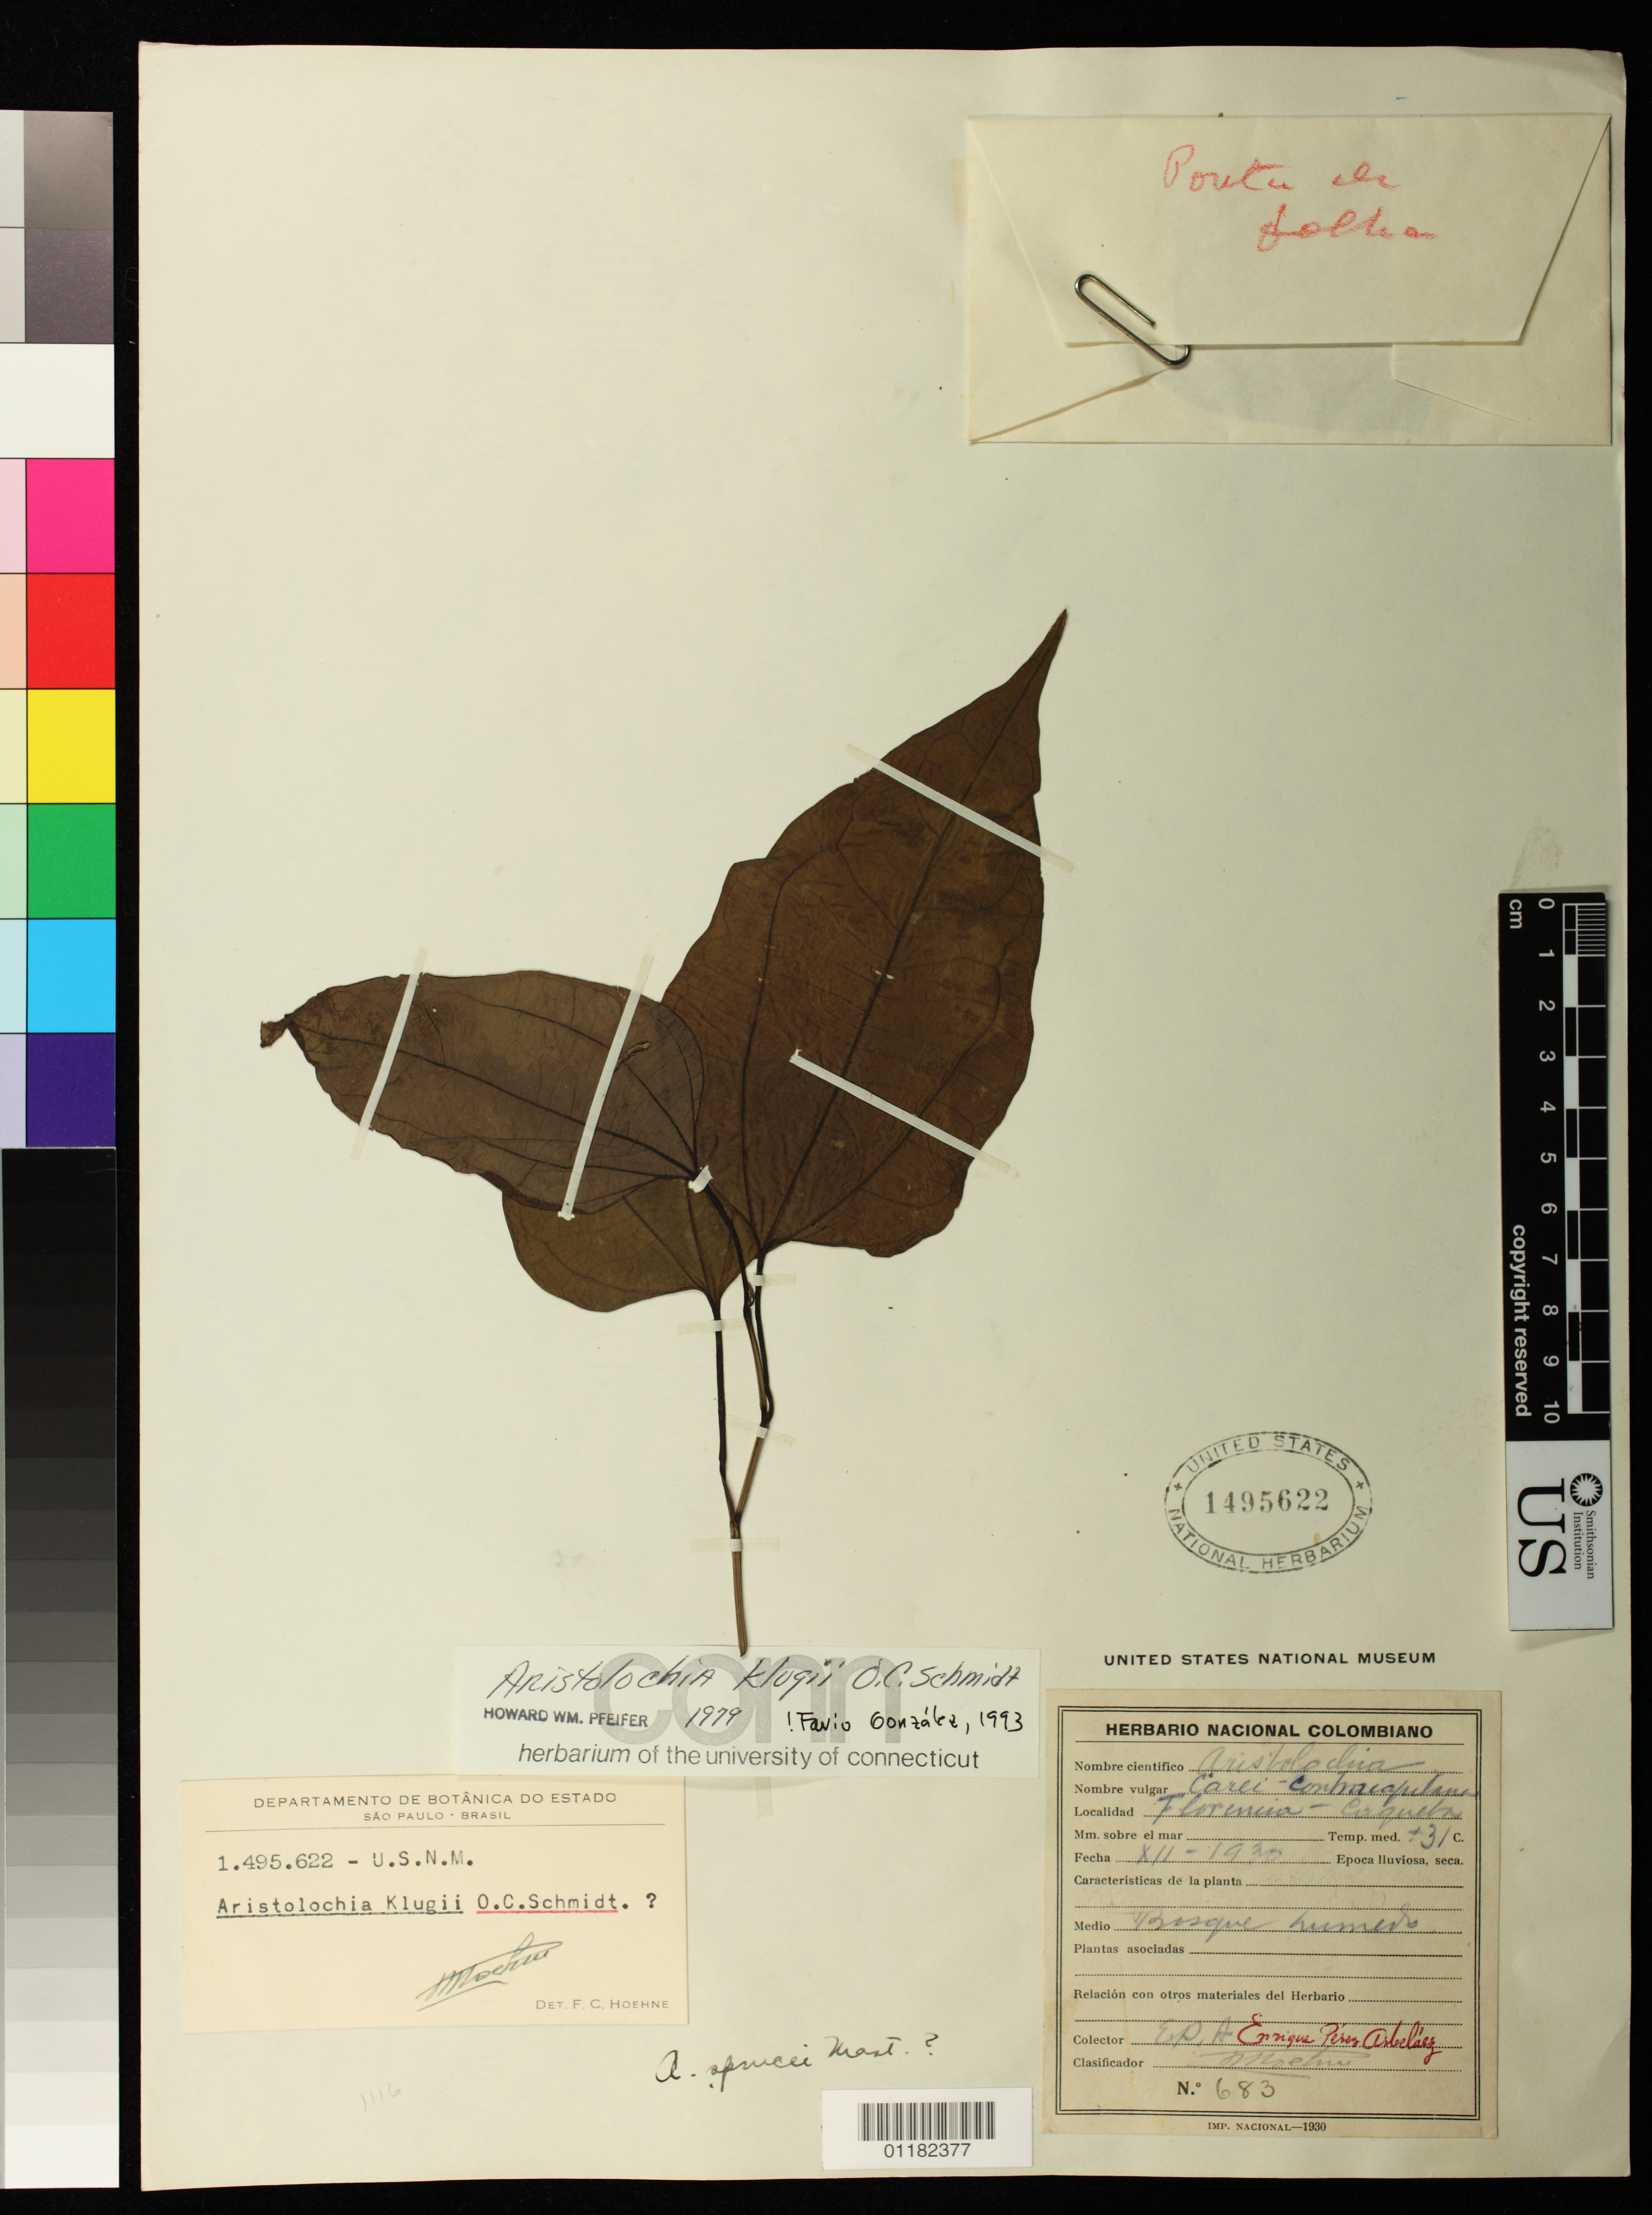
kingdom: Plantae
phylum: Tracheophyta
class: Magnoliopsida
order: Piperales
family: Aristolochiaceae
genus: Aristolochia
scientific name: Aristolochia klugii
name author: O.C. Schmidt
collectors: E. Pérez Arbeláez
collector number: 683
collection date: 1930-12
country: Colombia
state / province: Caqueta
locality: Florencia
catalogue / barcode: US 1495622